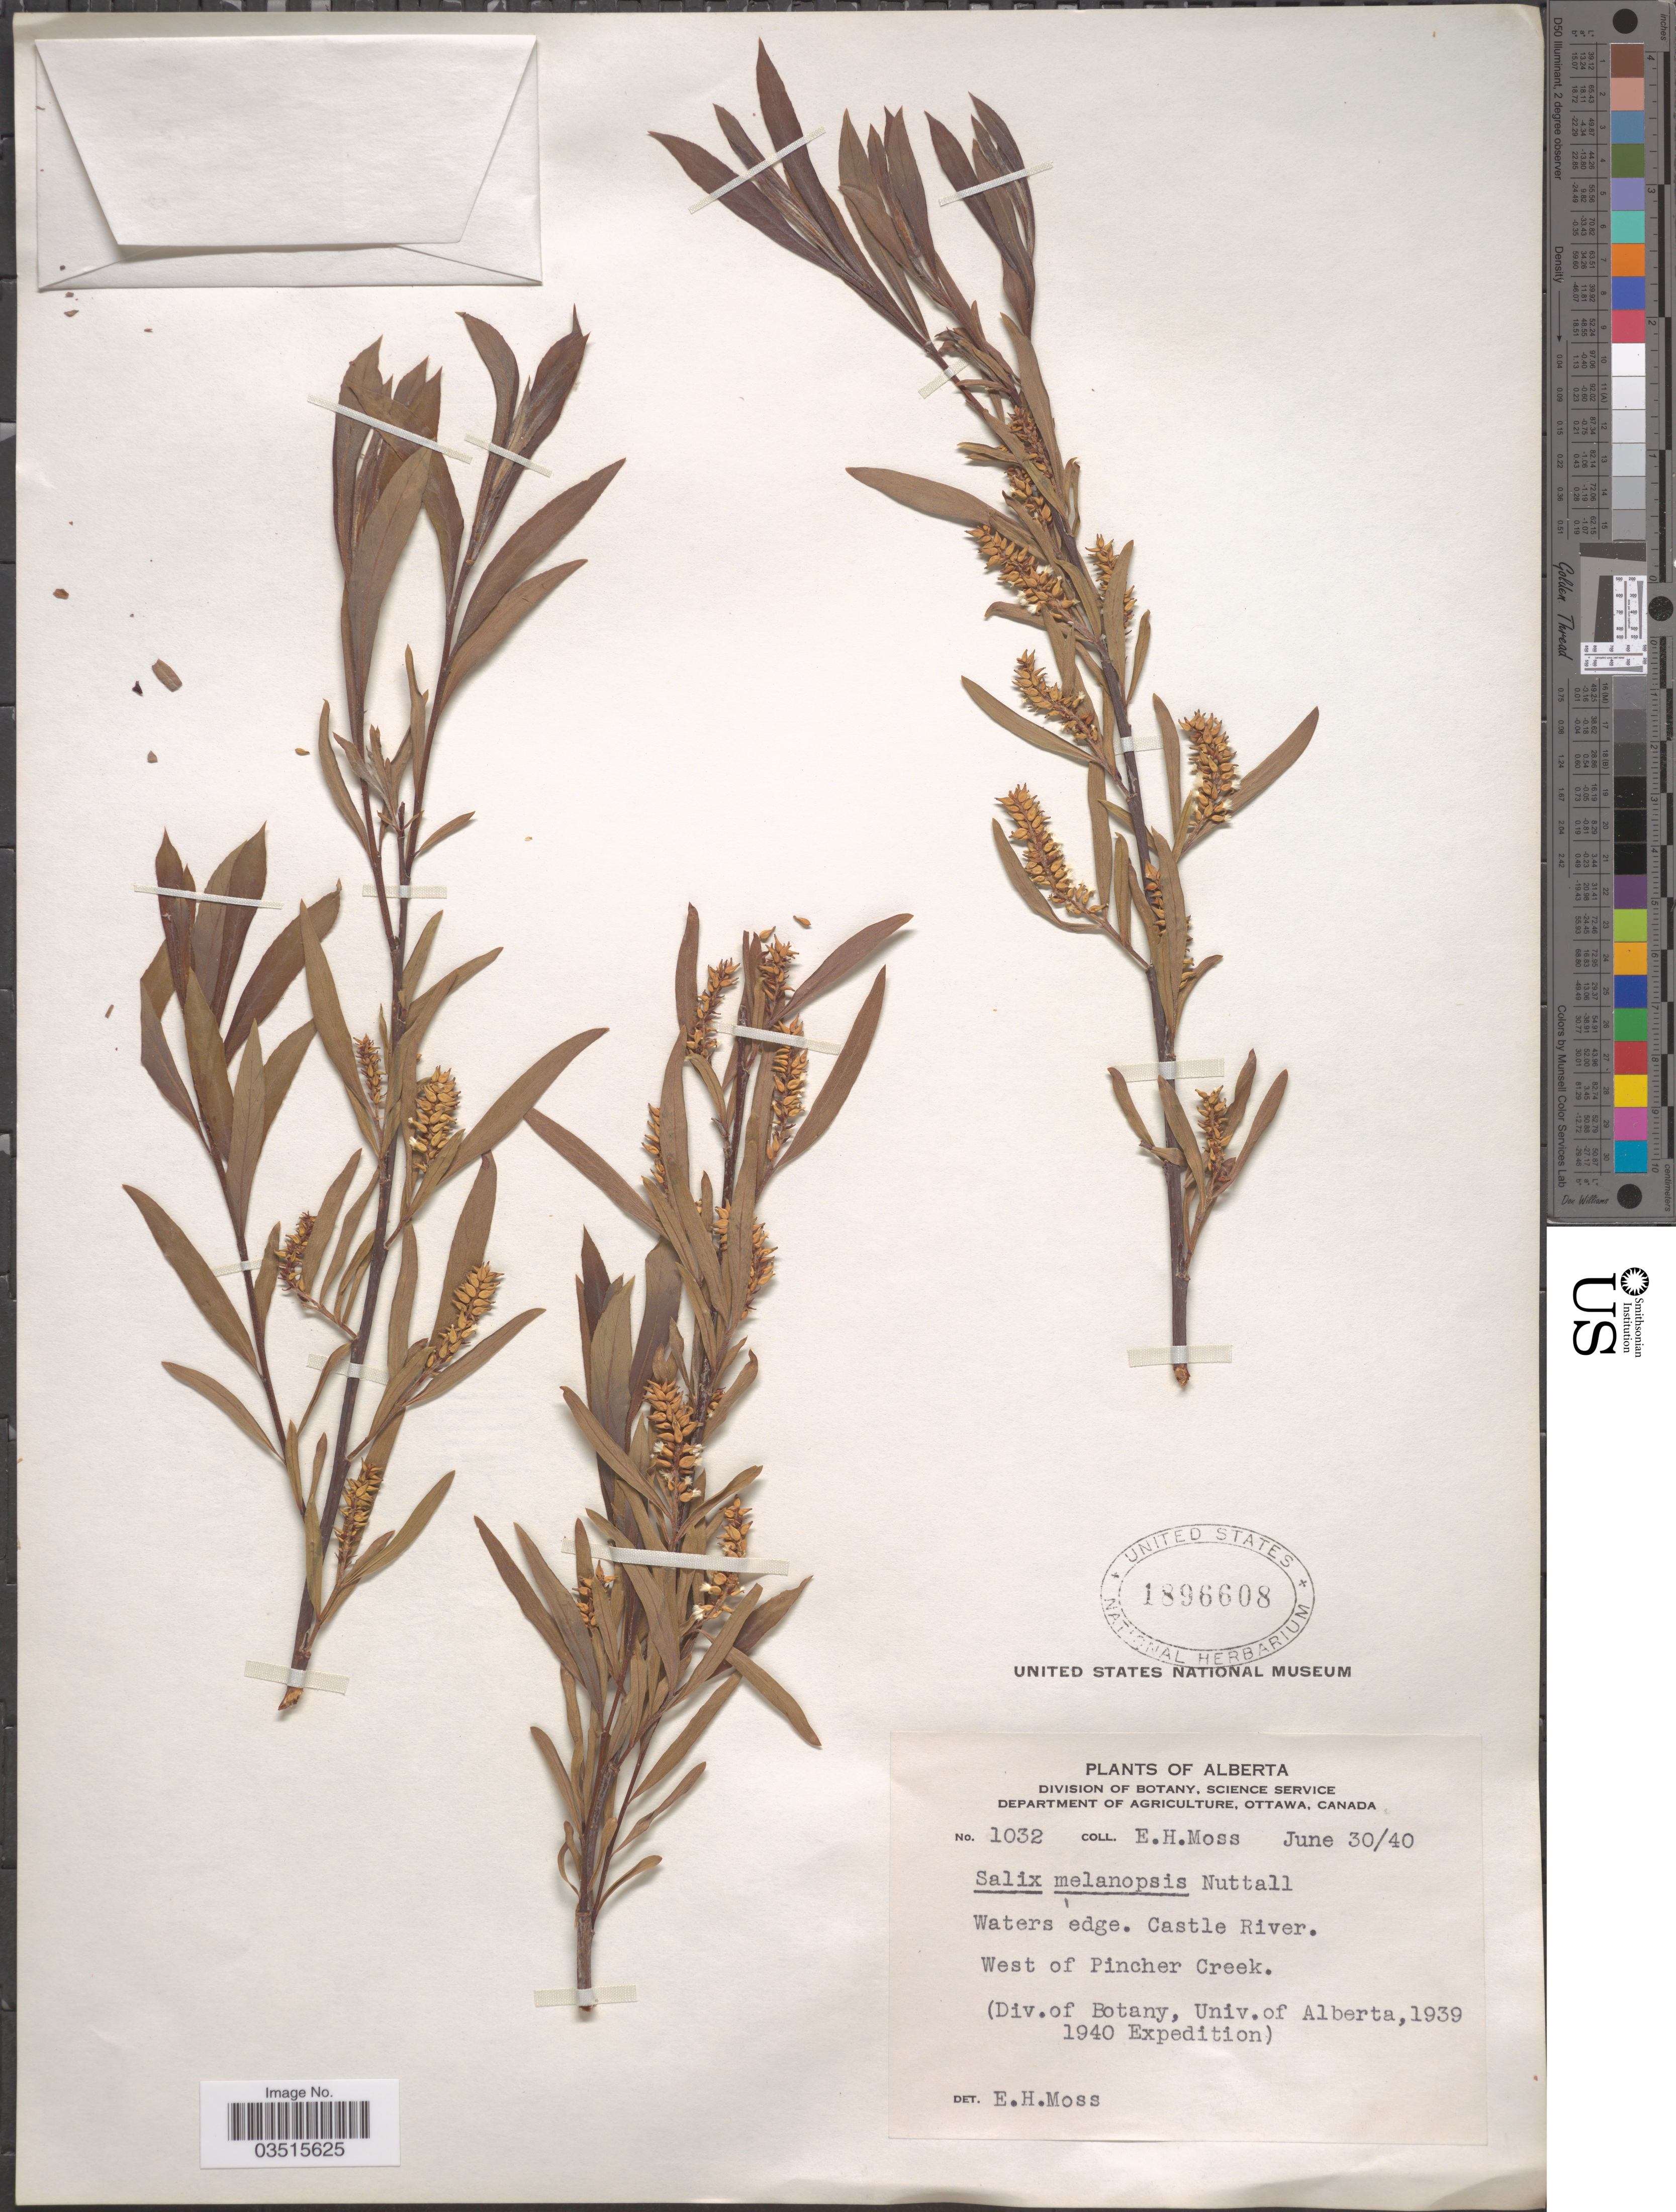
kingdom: Plantae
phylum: Tracheophyta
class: Magnoliopsida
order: Malpighiales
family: Salicaceae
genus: Salix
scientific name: Salix melanopsis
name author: Nutt.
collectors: E. Moss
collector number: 1032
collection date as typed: Transcribed d/m/y: 30/6/40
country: Canada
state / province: Alberta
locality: Waters edge. Castle River. West of Pincher Creek.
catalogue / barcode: US 1896608